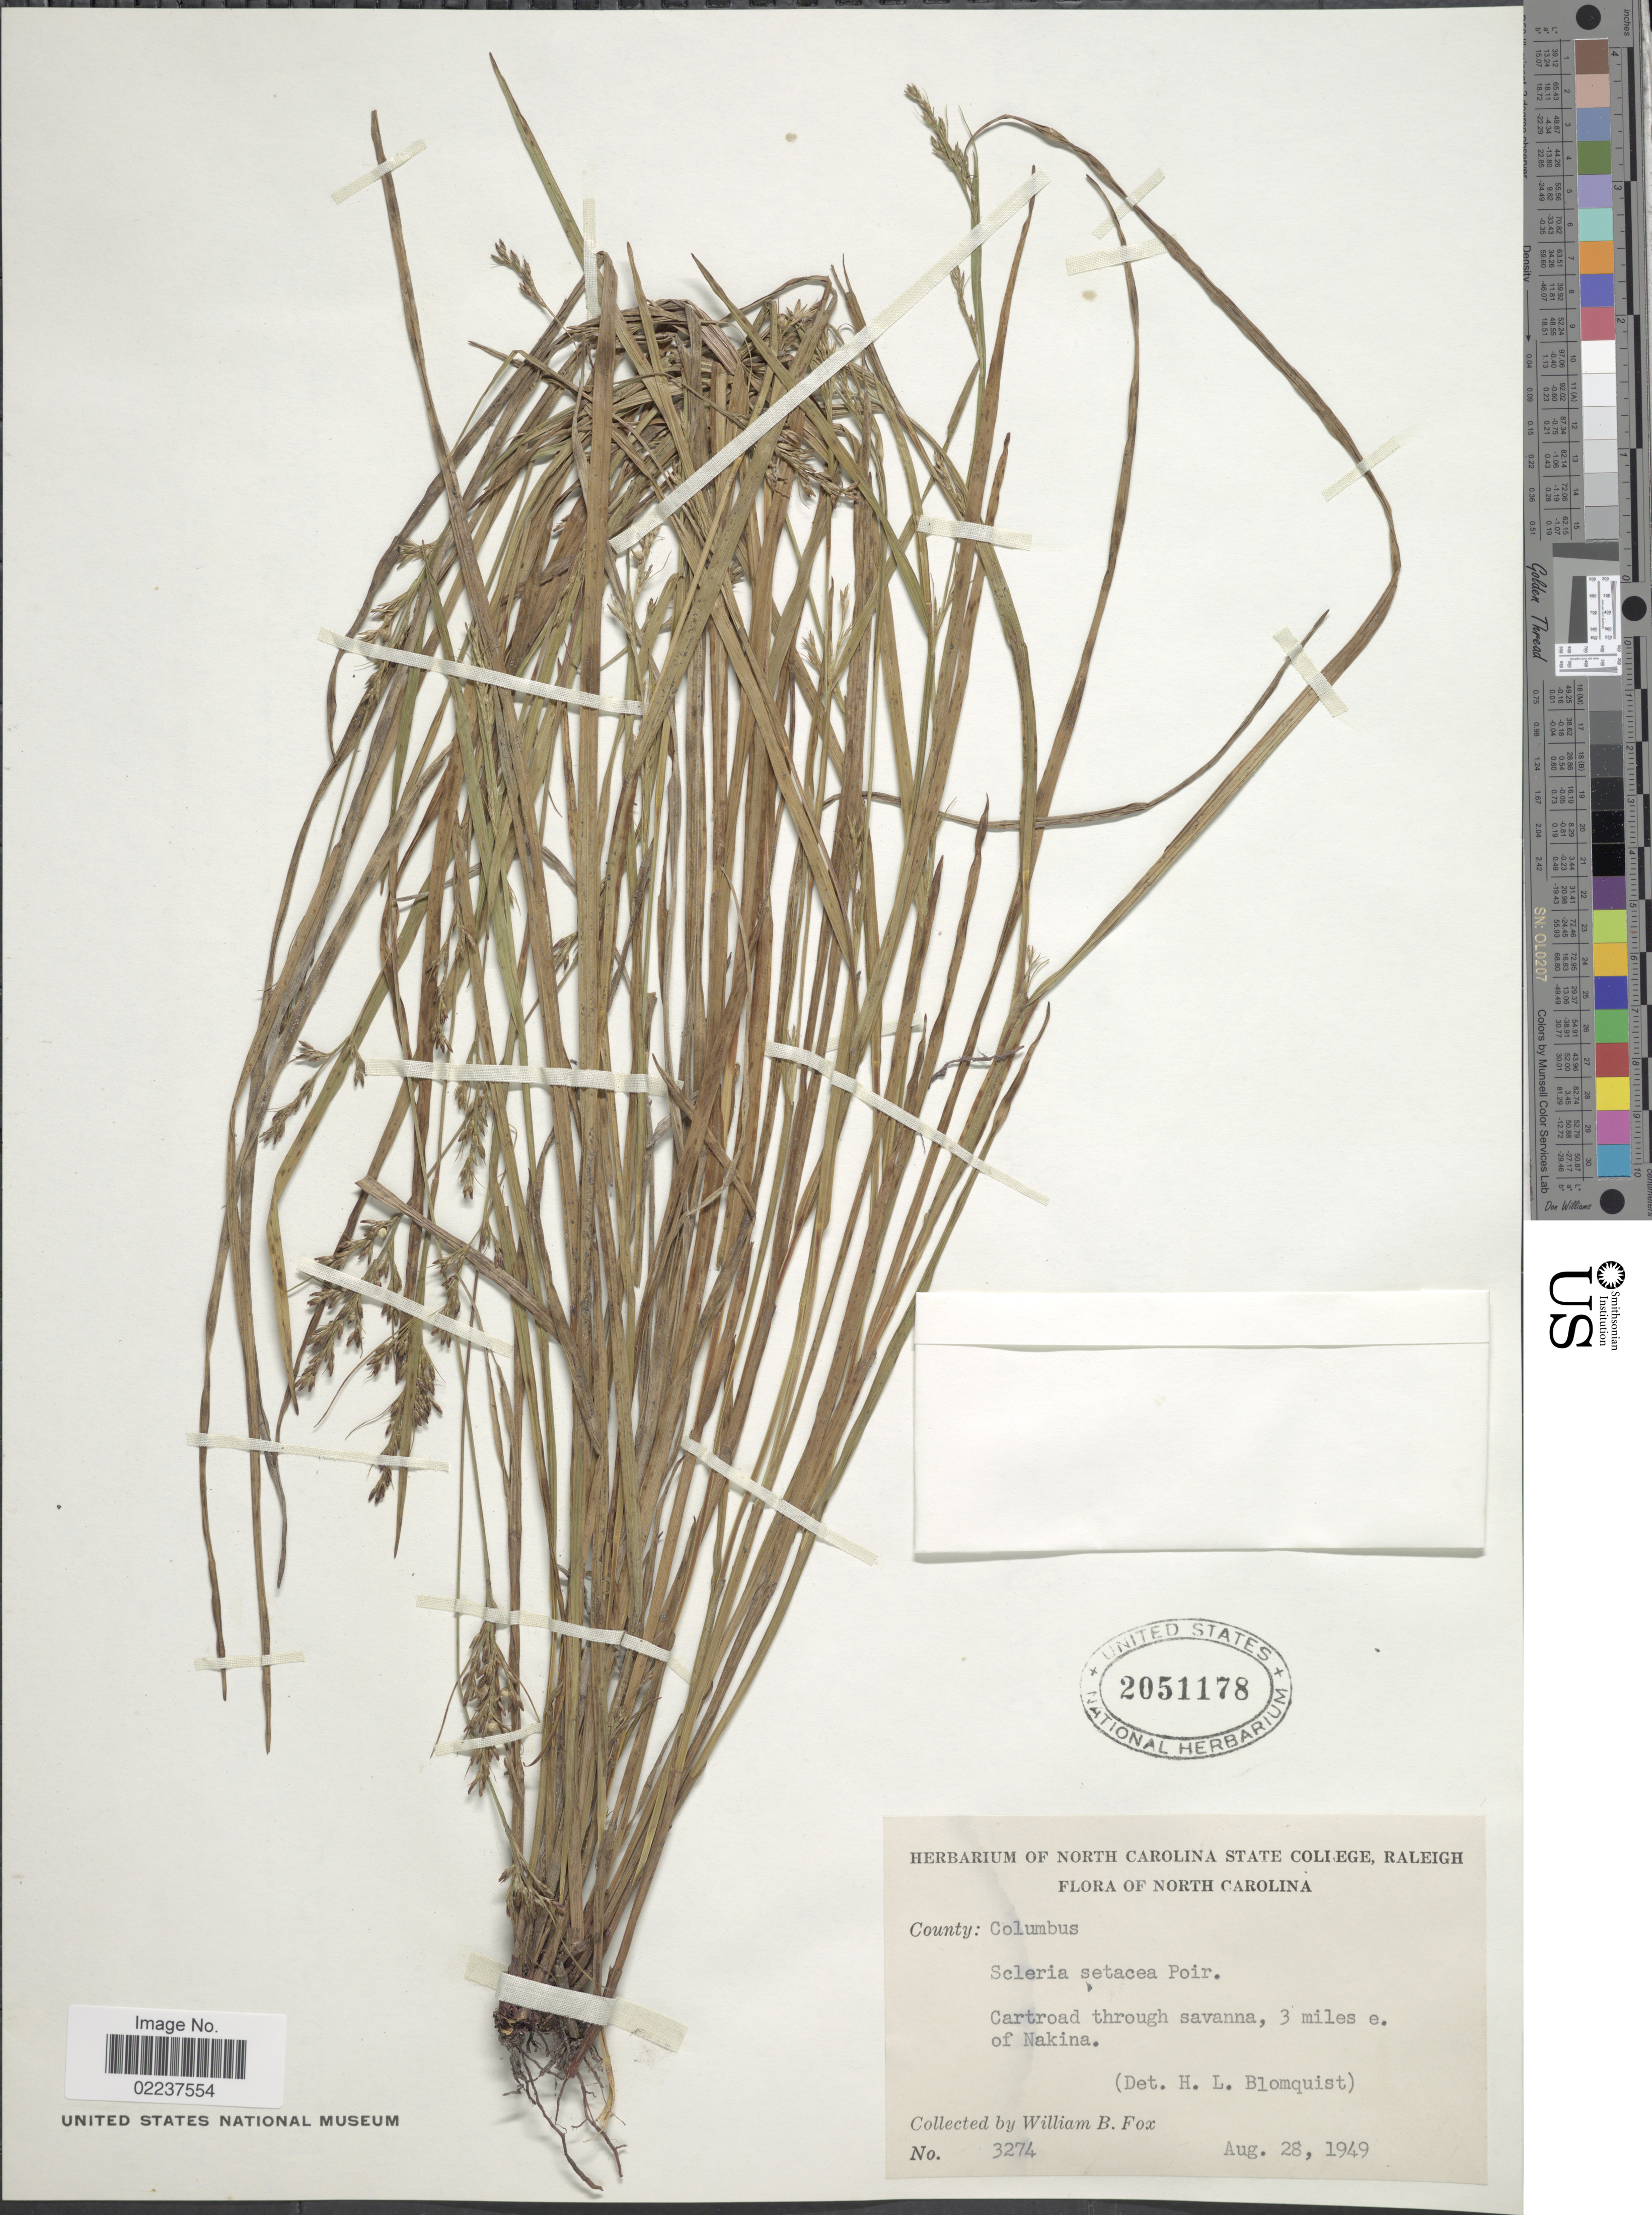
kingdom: Plantae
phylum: Tracheophyta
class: Liliopsida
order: Poales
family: Cyperaceae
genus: Scleria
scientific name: Scleria muehlenbergii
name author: Steud.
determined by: Strong, Mark T., (BOT), Smithsonian Institution - National Museum of Natural History (UNITED STATES)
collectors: W. B. Fox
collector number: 3274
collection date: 1949-08-28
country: United States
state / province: North Carolina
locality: Cartroad through savanna, 3 miles e. of Nakina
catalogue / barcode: US 2051178